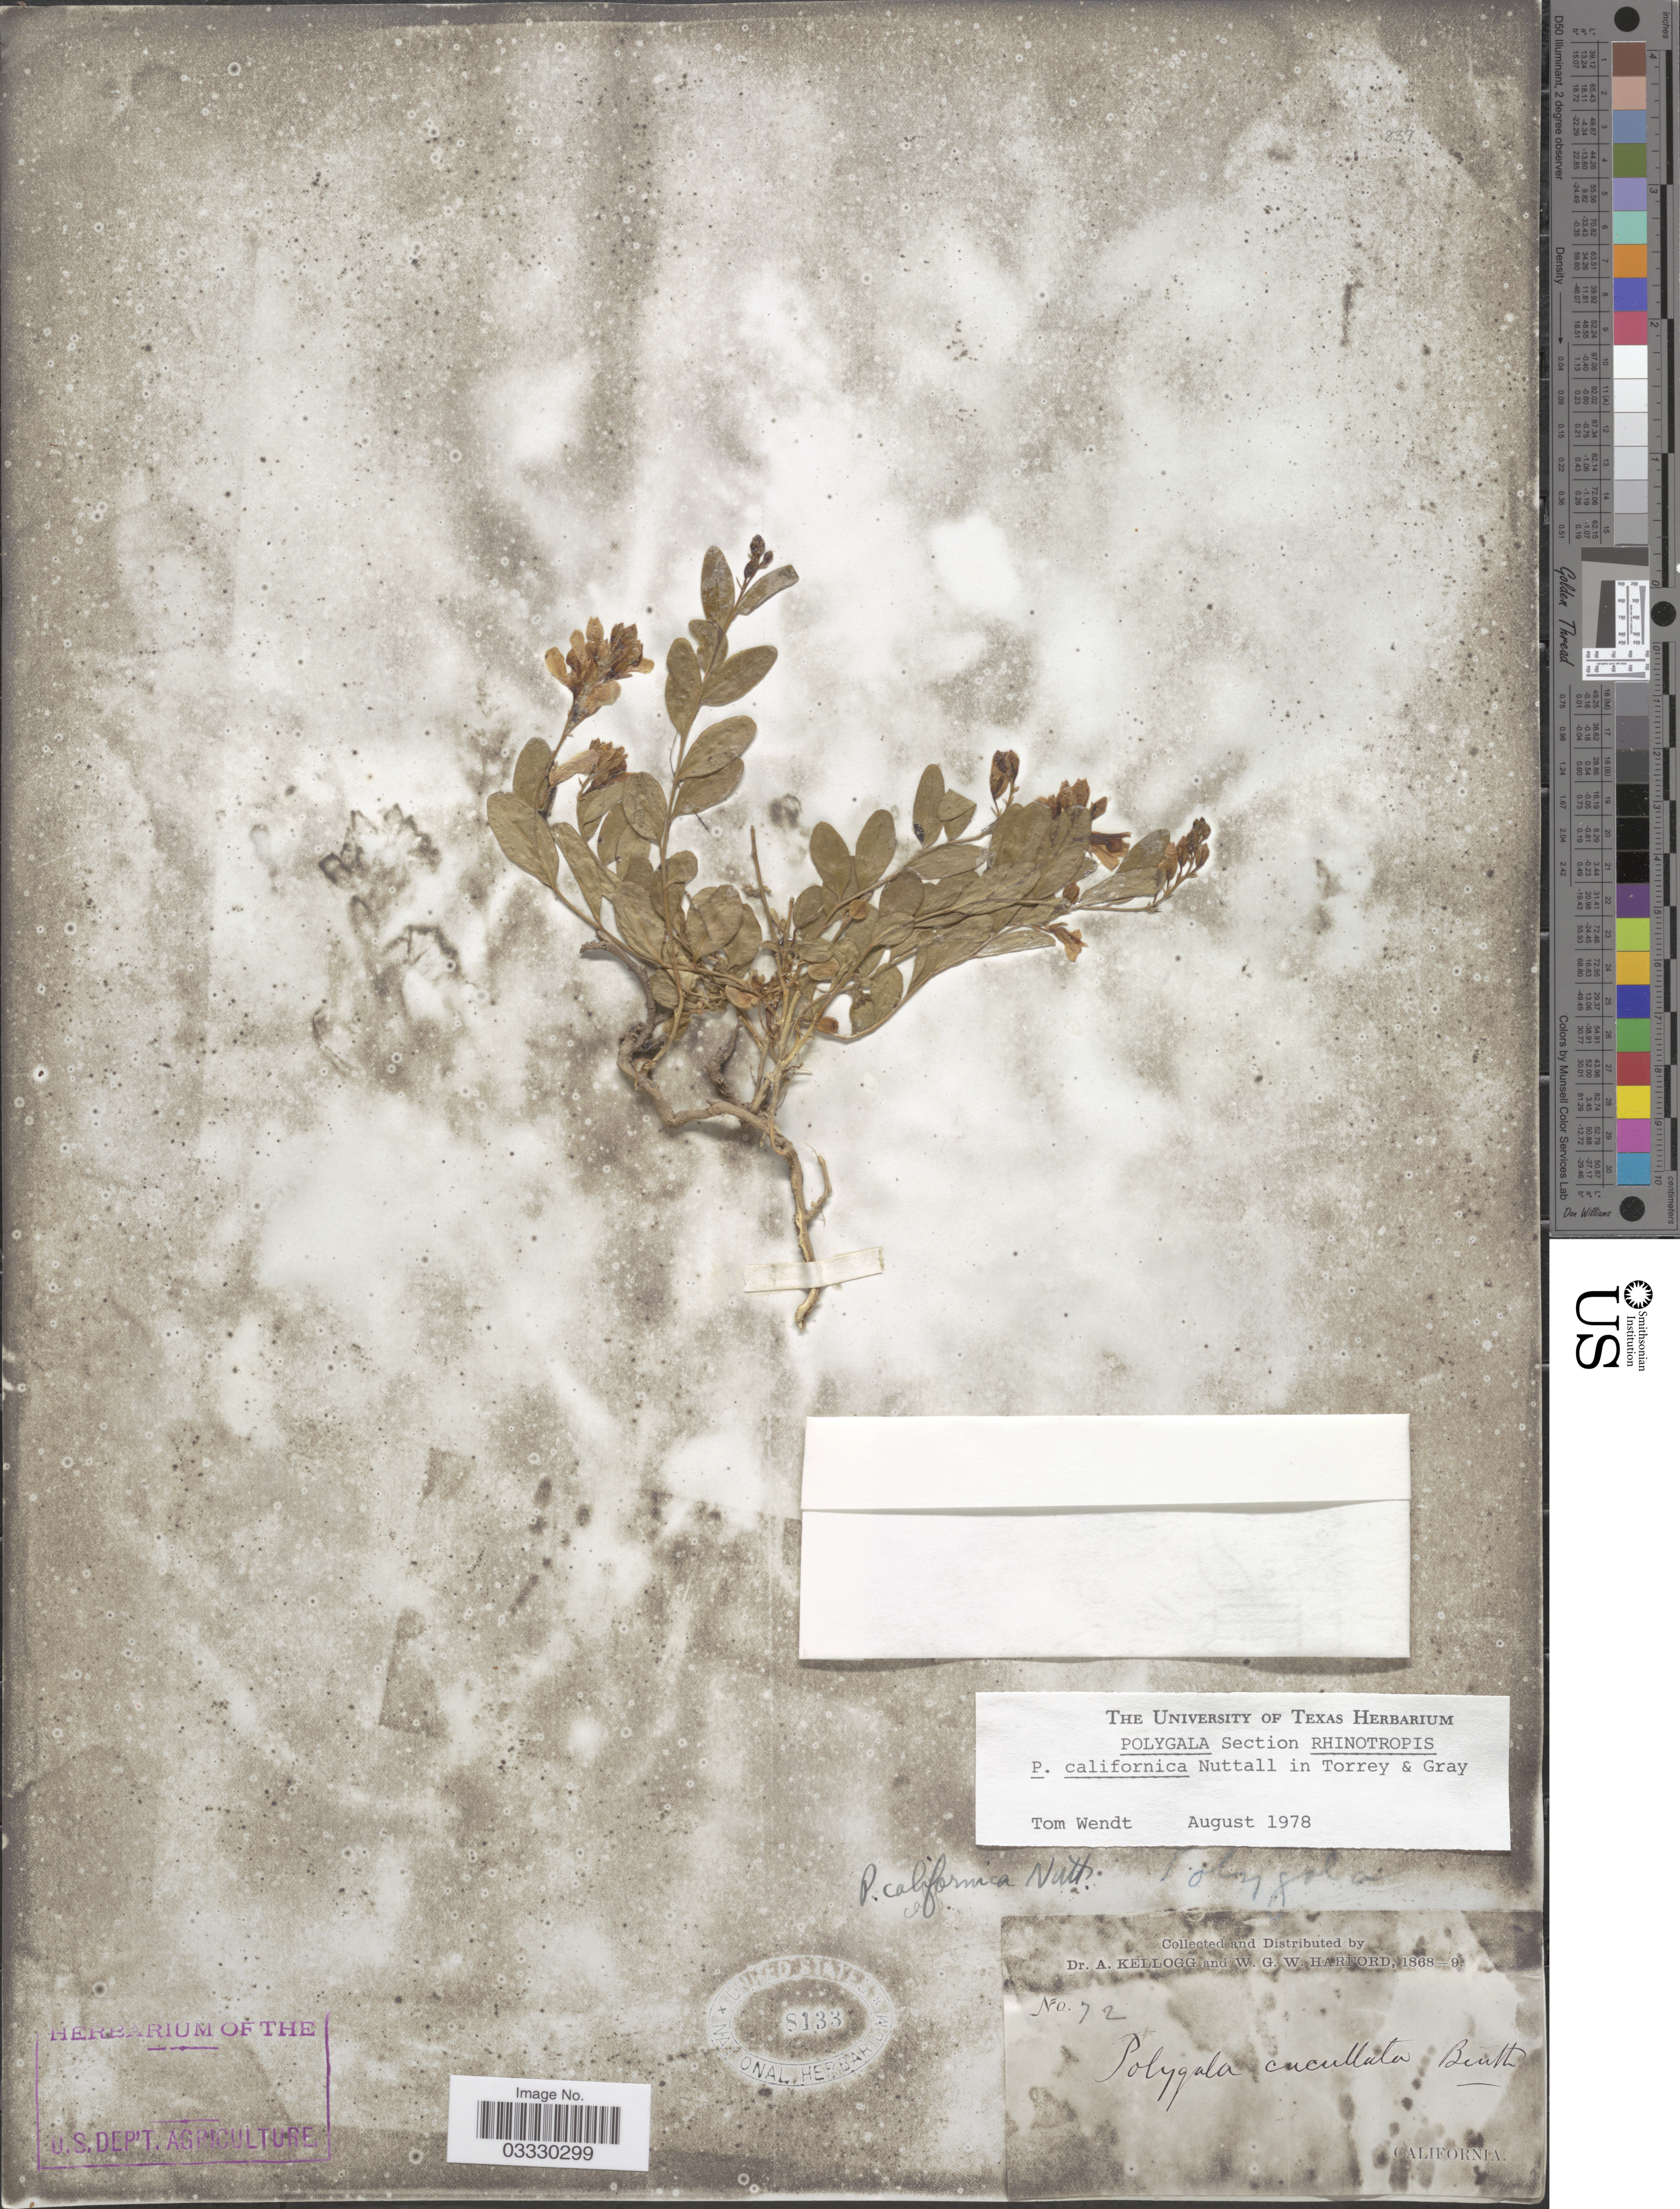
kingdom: Plantae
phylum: Tracheophyta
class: Magnoliopsida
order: Fabales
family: Polygalaceae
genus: Rhinotropis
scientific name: Rhinotropis californica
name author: (Nutt.) J.R. Abbott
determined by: Strong, Mark T., (BOT), Smithsonian Institution - National Museum of Natural History (UNITED STATES)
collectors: A. Kellogg & W. G. W. Harford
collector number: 72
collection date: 1868/1869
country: United States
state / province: California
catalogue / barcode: US 8133